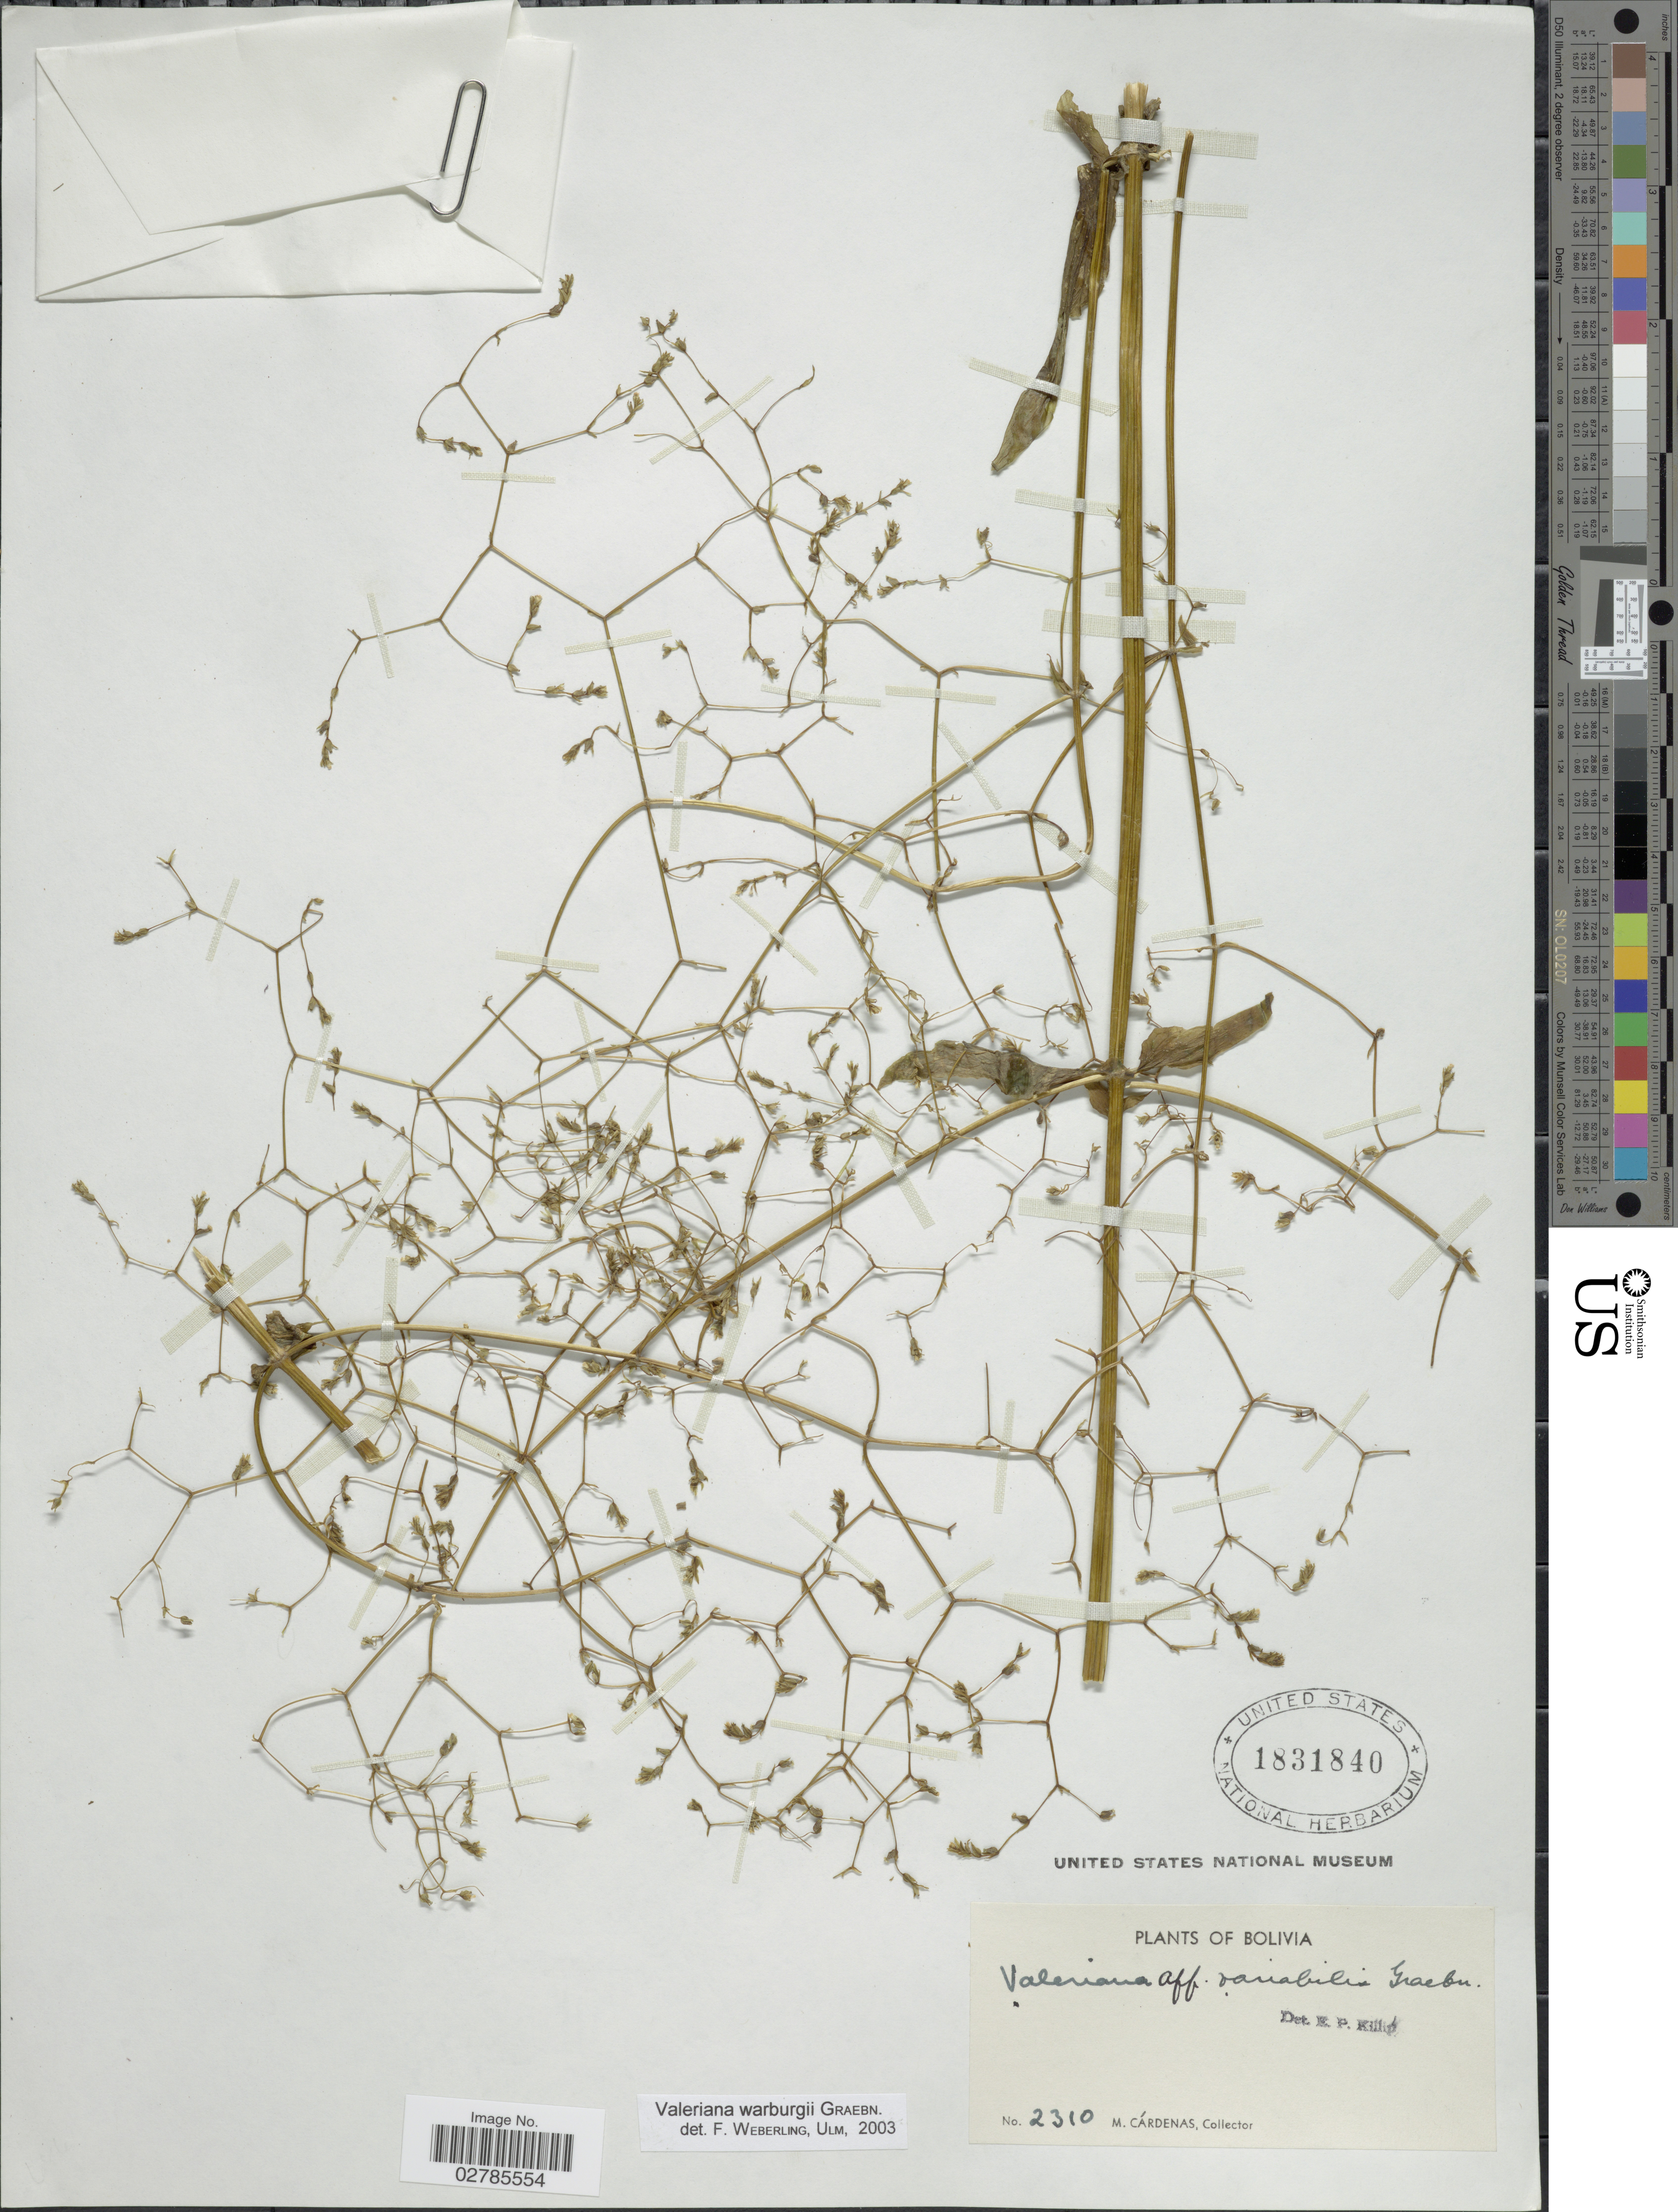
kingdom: Plantae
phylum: Tracheophyta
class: Magnoliopsida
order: Dipsacales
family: Caprifoliaceae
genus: Valeriana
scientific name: Valeriana warburgii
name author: Graebn.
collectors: M. Cárdenas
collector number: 2310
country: Bolivia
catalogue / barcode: US 1831840